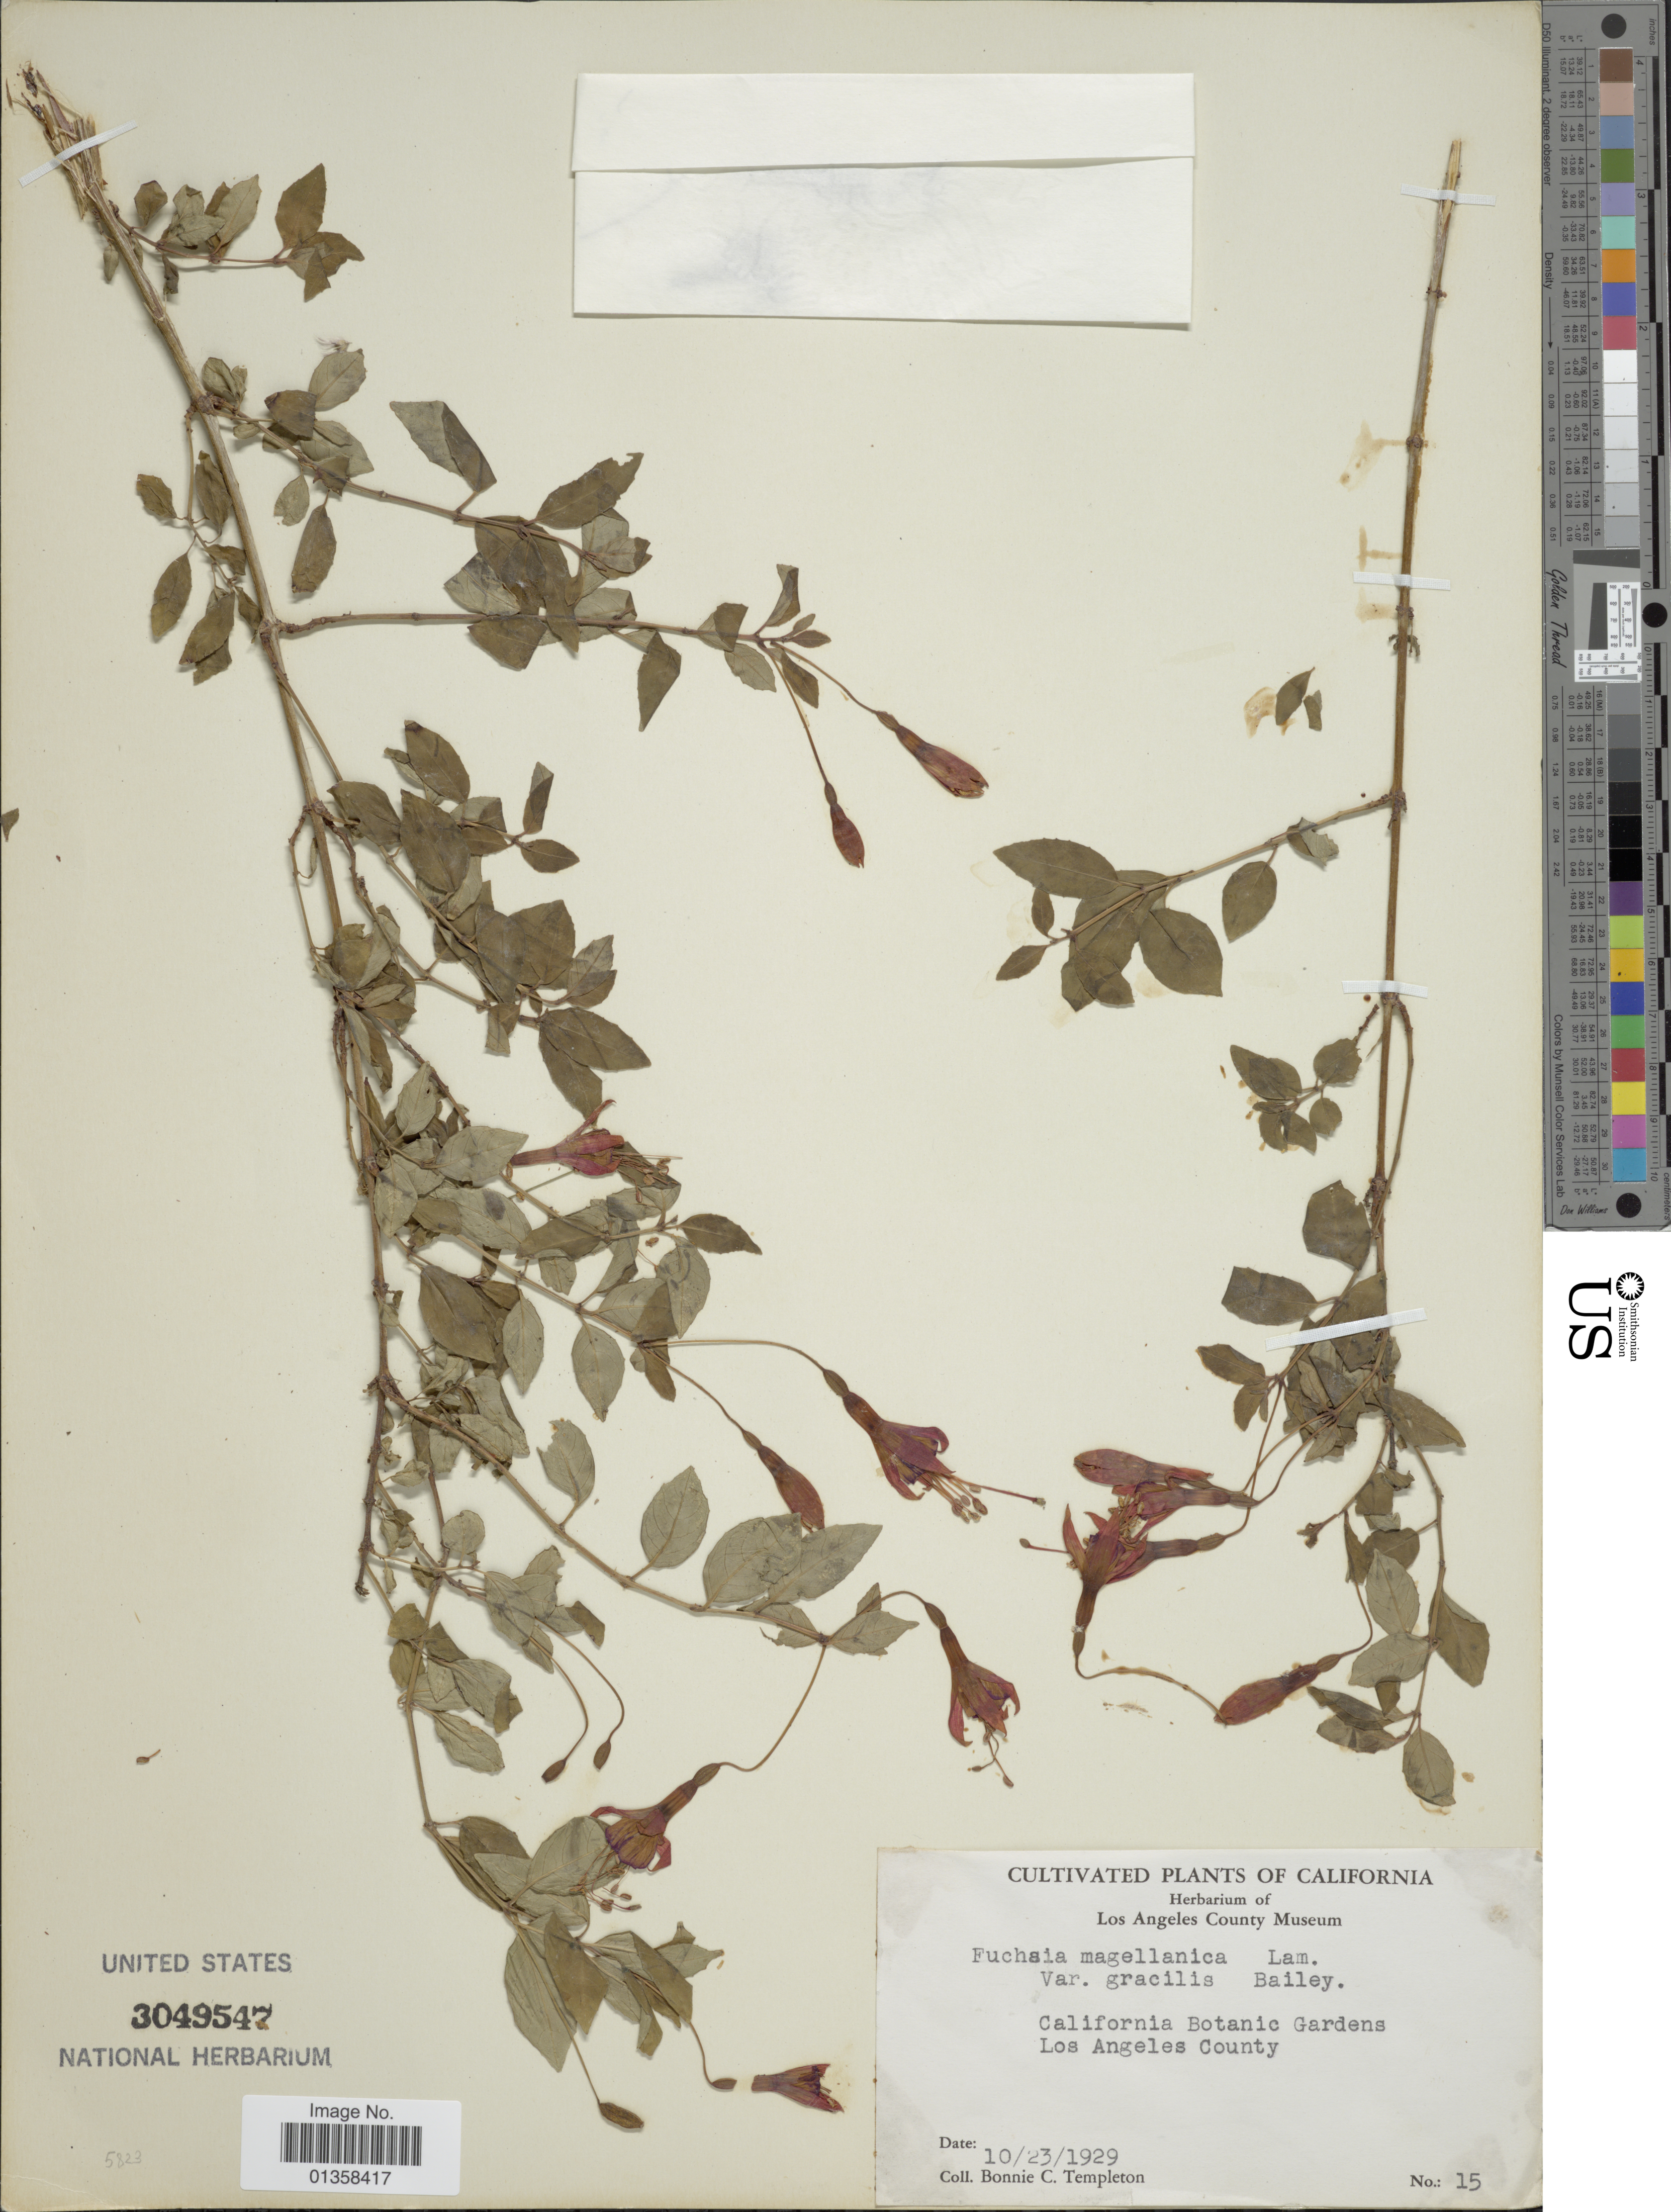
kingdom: Plantae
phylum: Tracheophyta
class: Magnoliopsida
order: Myrtales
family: Onagraceae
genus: Fuchsia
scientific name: Fuchsia magellanica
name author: Lam.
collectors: B. Templeton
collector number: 15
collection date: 1929-10-23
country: United States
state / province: California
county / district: Los Angeles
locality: California Botanic Gardens, Los Angeles County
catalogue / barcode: US 3049547